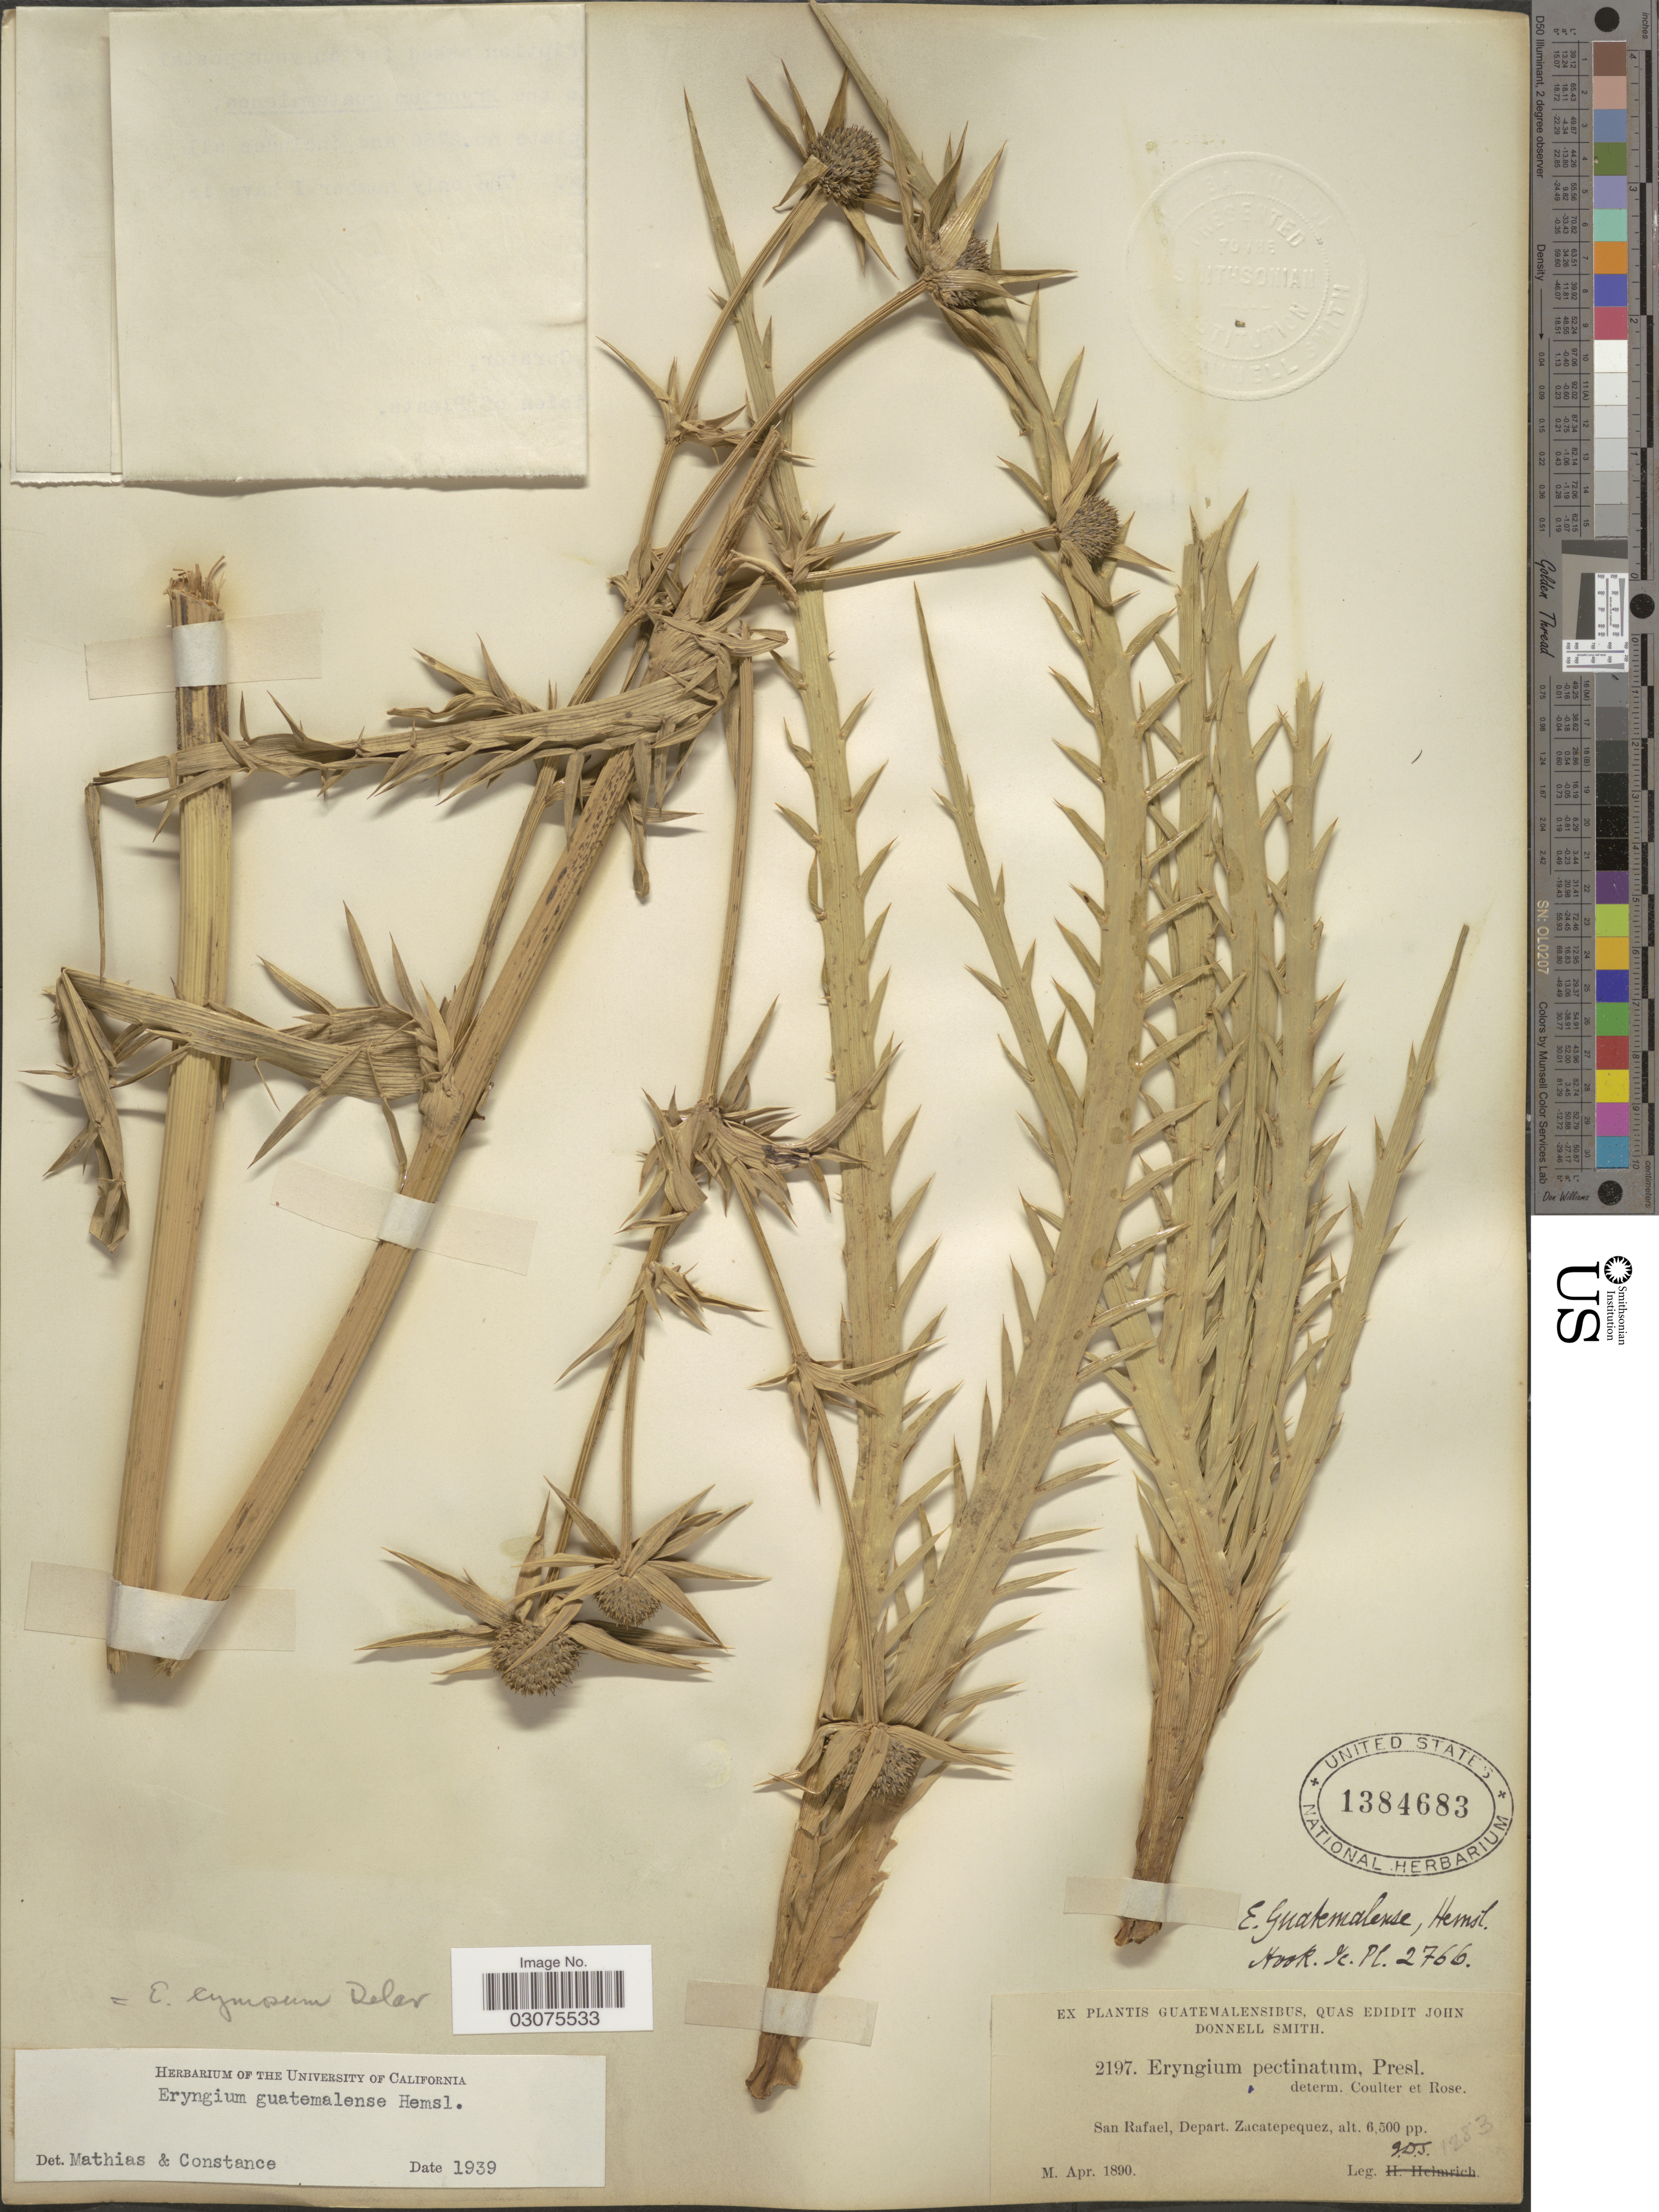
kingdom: Plantae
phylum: Tracheophyta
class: Magnoliopsida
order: Apiales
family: Apiaceae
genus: Eryngium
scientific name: Eryngium cymosum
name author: F. Delaroche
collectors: J. Donnell Smith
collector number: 2197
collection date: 1890-04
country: Guatemala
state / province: Sacatepéquez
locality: San Rafael, Depart. Zacatepequez.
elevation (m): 1981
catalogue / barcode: US 1384683